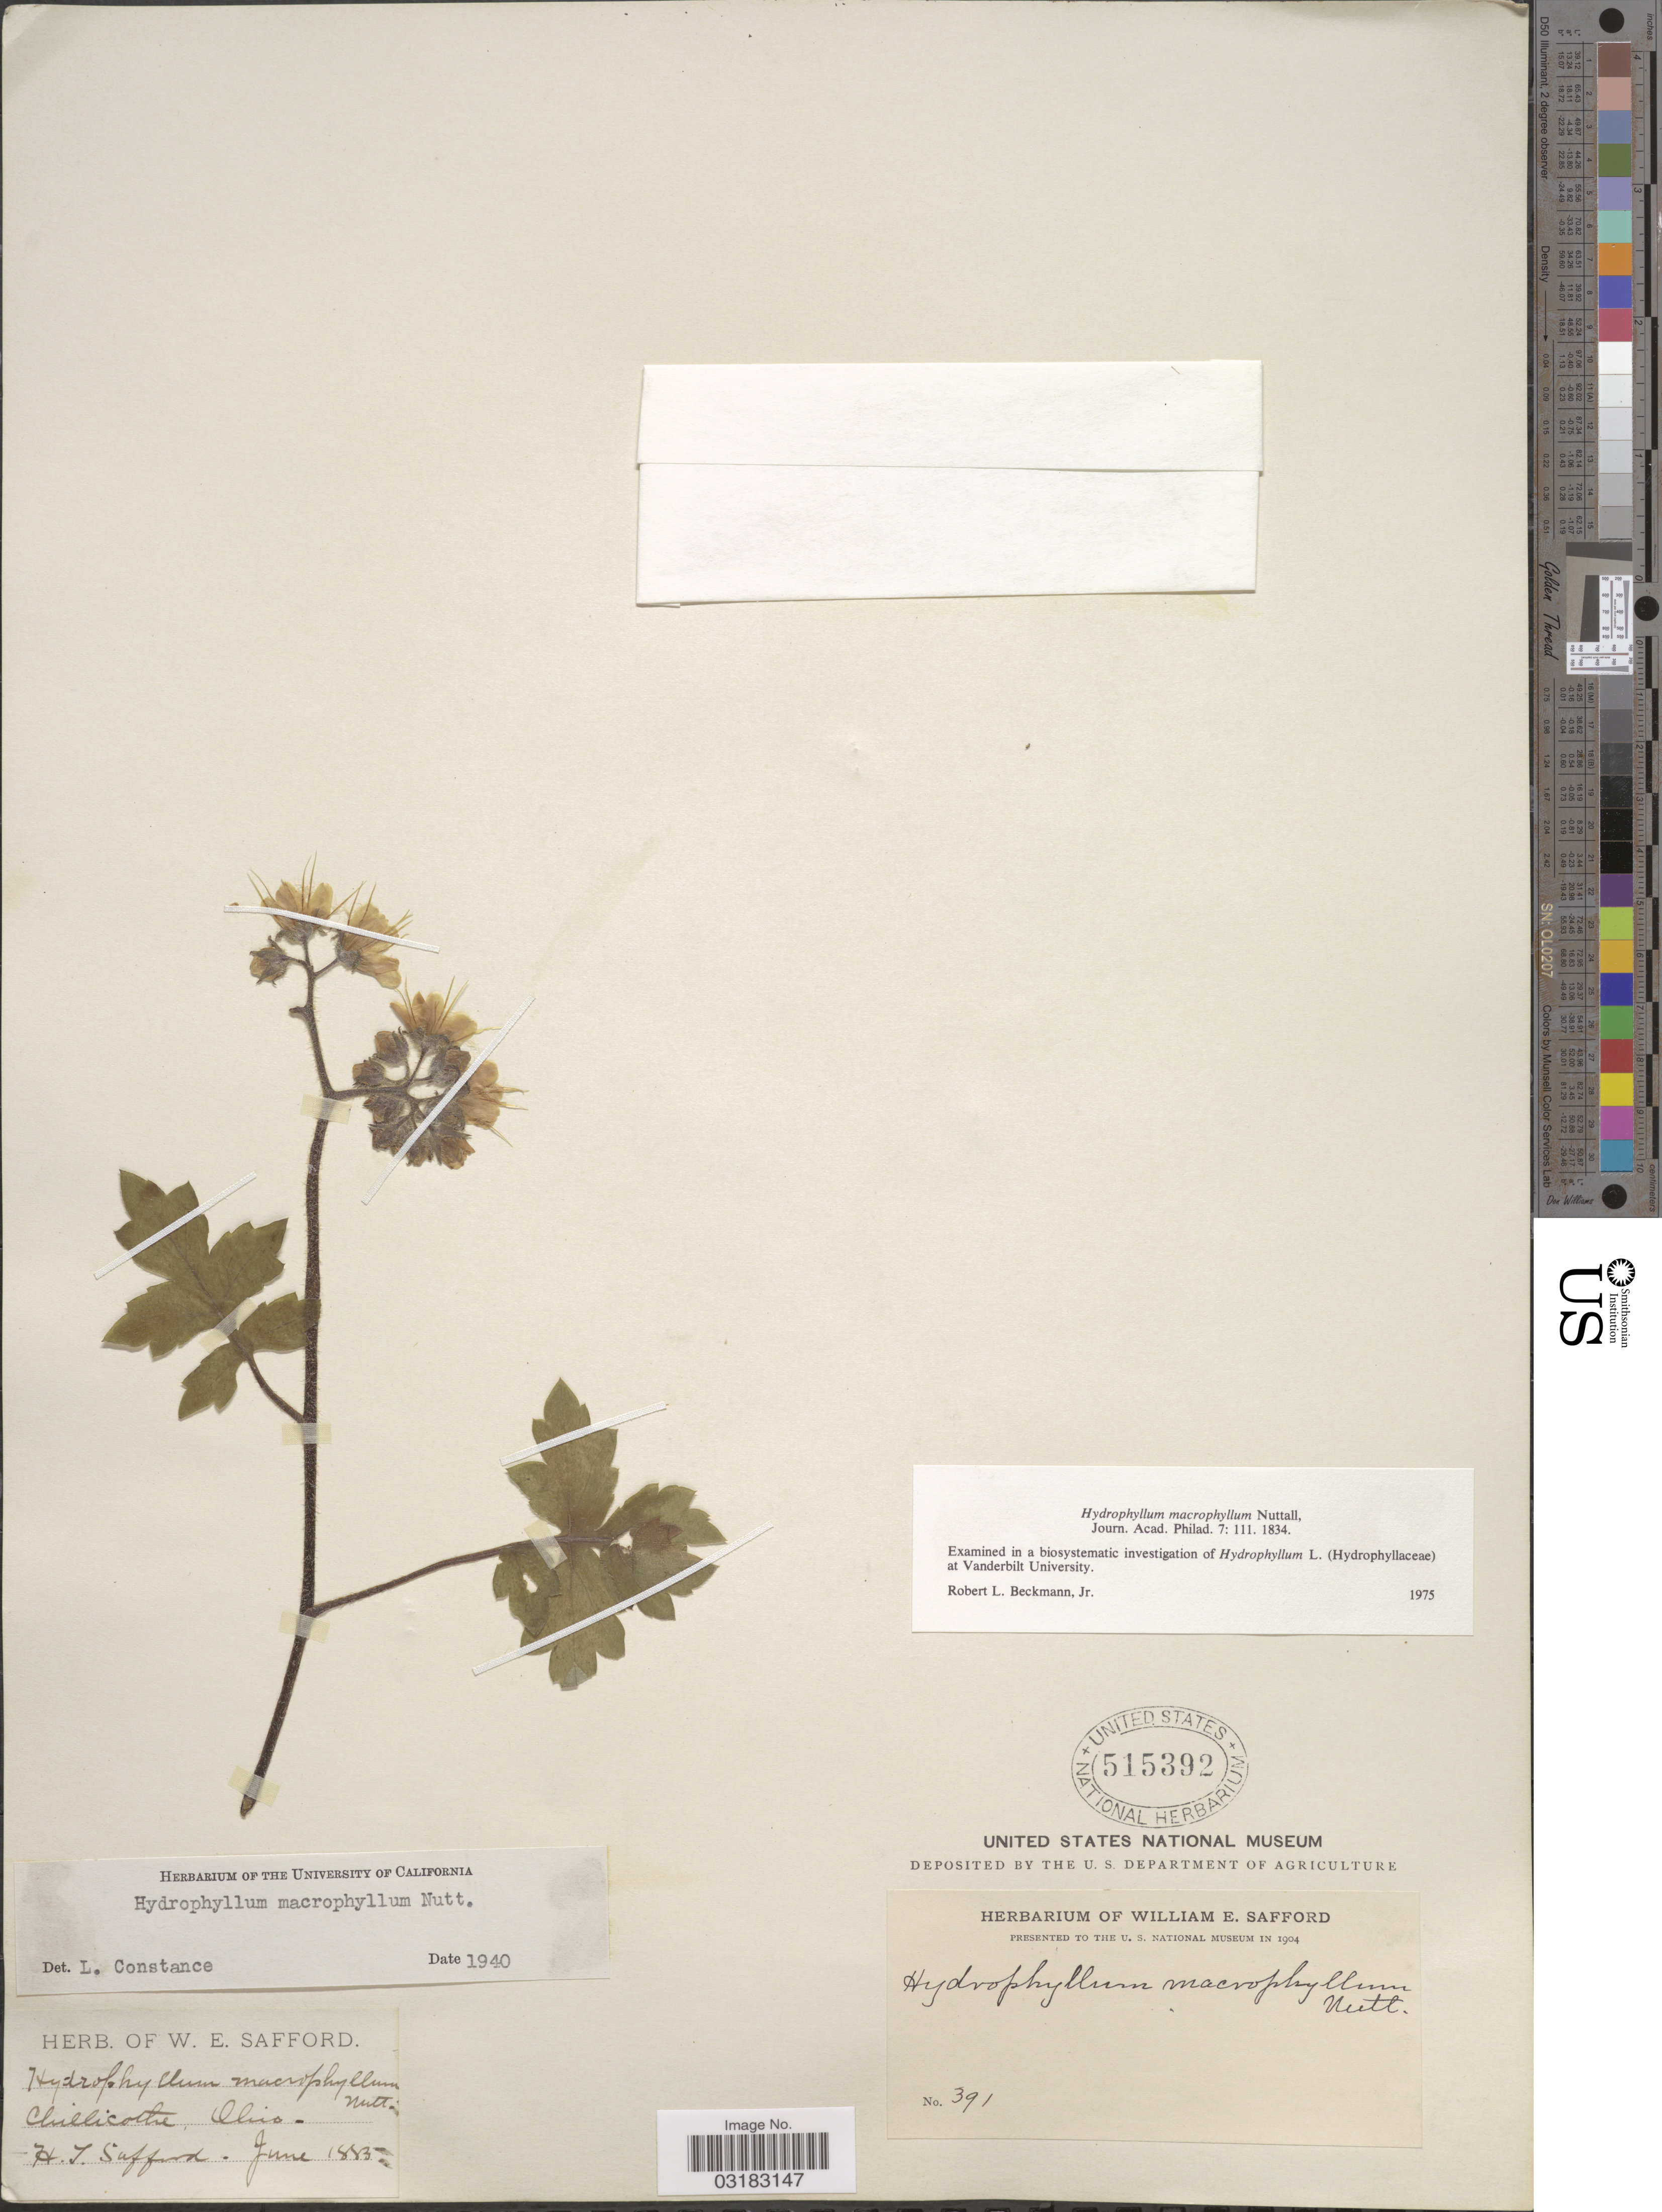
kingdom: Plantae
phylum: Tracheophyta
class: Magnoliopsida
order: Boraginales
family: Hydrophyllaceae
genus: Hydrophyllum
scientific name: Hydrophyllum macrophyllum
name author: Nutt.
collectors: H. Safford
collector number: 391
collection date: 1885-06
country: United States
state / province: Ohio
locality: Chillicothe.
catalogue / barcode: US 515392